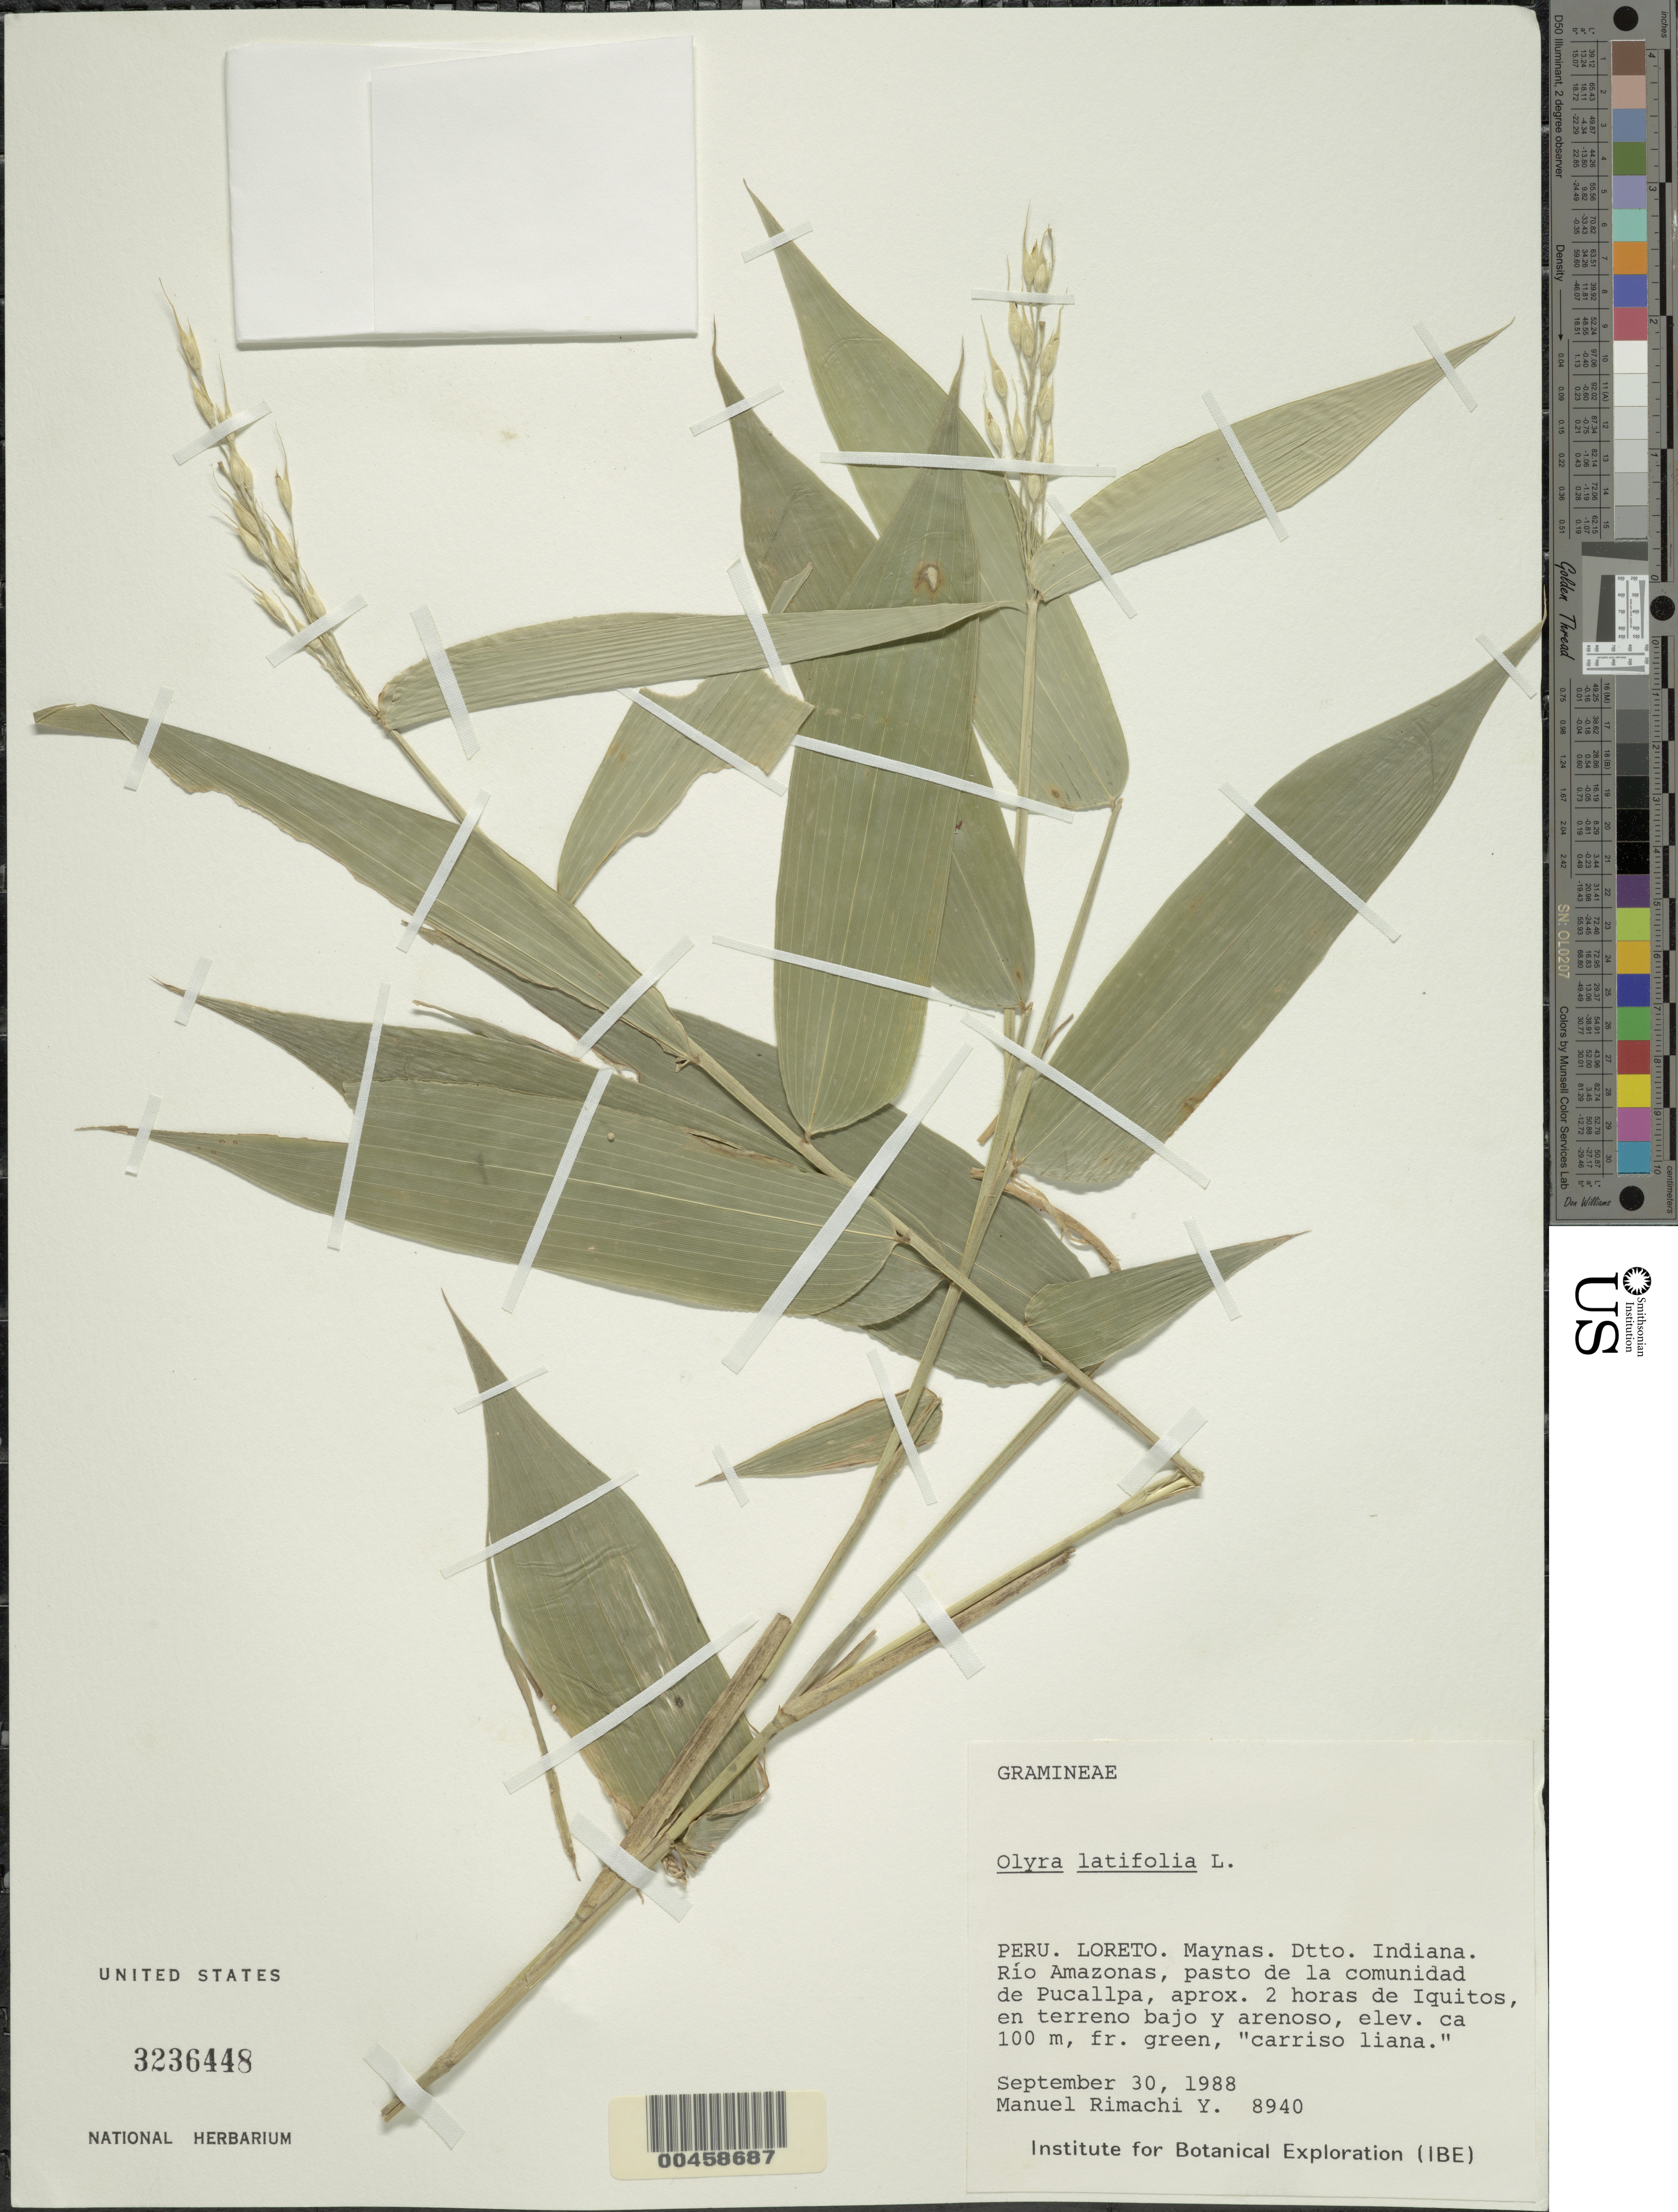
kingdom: Plantae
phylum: Tracheophyta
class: Liliopsida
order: Poales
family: Poaceae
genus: Olyra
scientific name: Olyra latifolia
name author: L.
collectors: M. Rimachi Y.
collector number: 8940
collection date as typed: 30 Sep 1988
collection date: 1988-09-30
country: Peru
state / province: Loreto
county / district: Maynas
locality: Pucallpa; approx. 2 horas de iquitos; rio amazonas; indiana dtto.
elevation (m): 100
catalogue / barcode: US 3236448